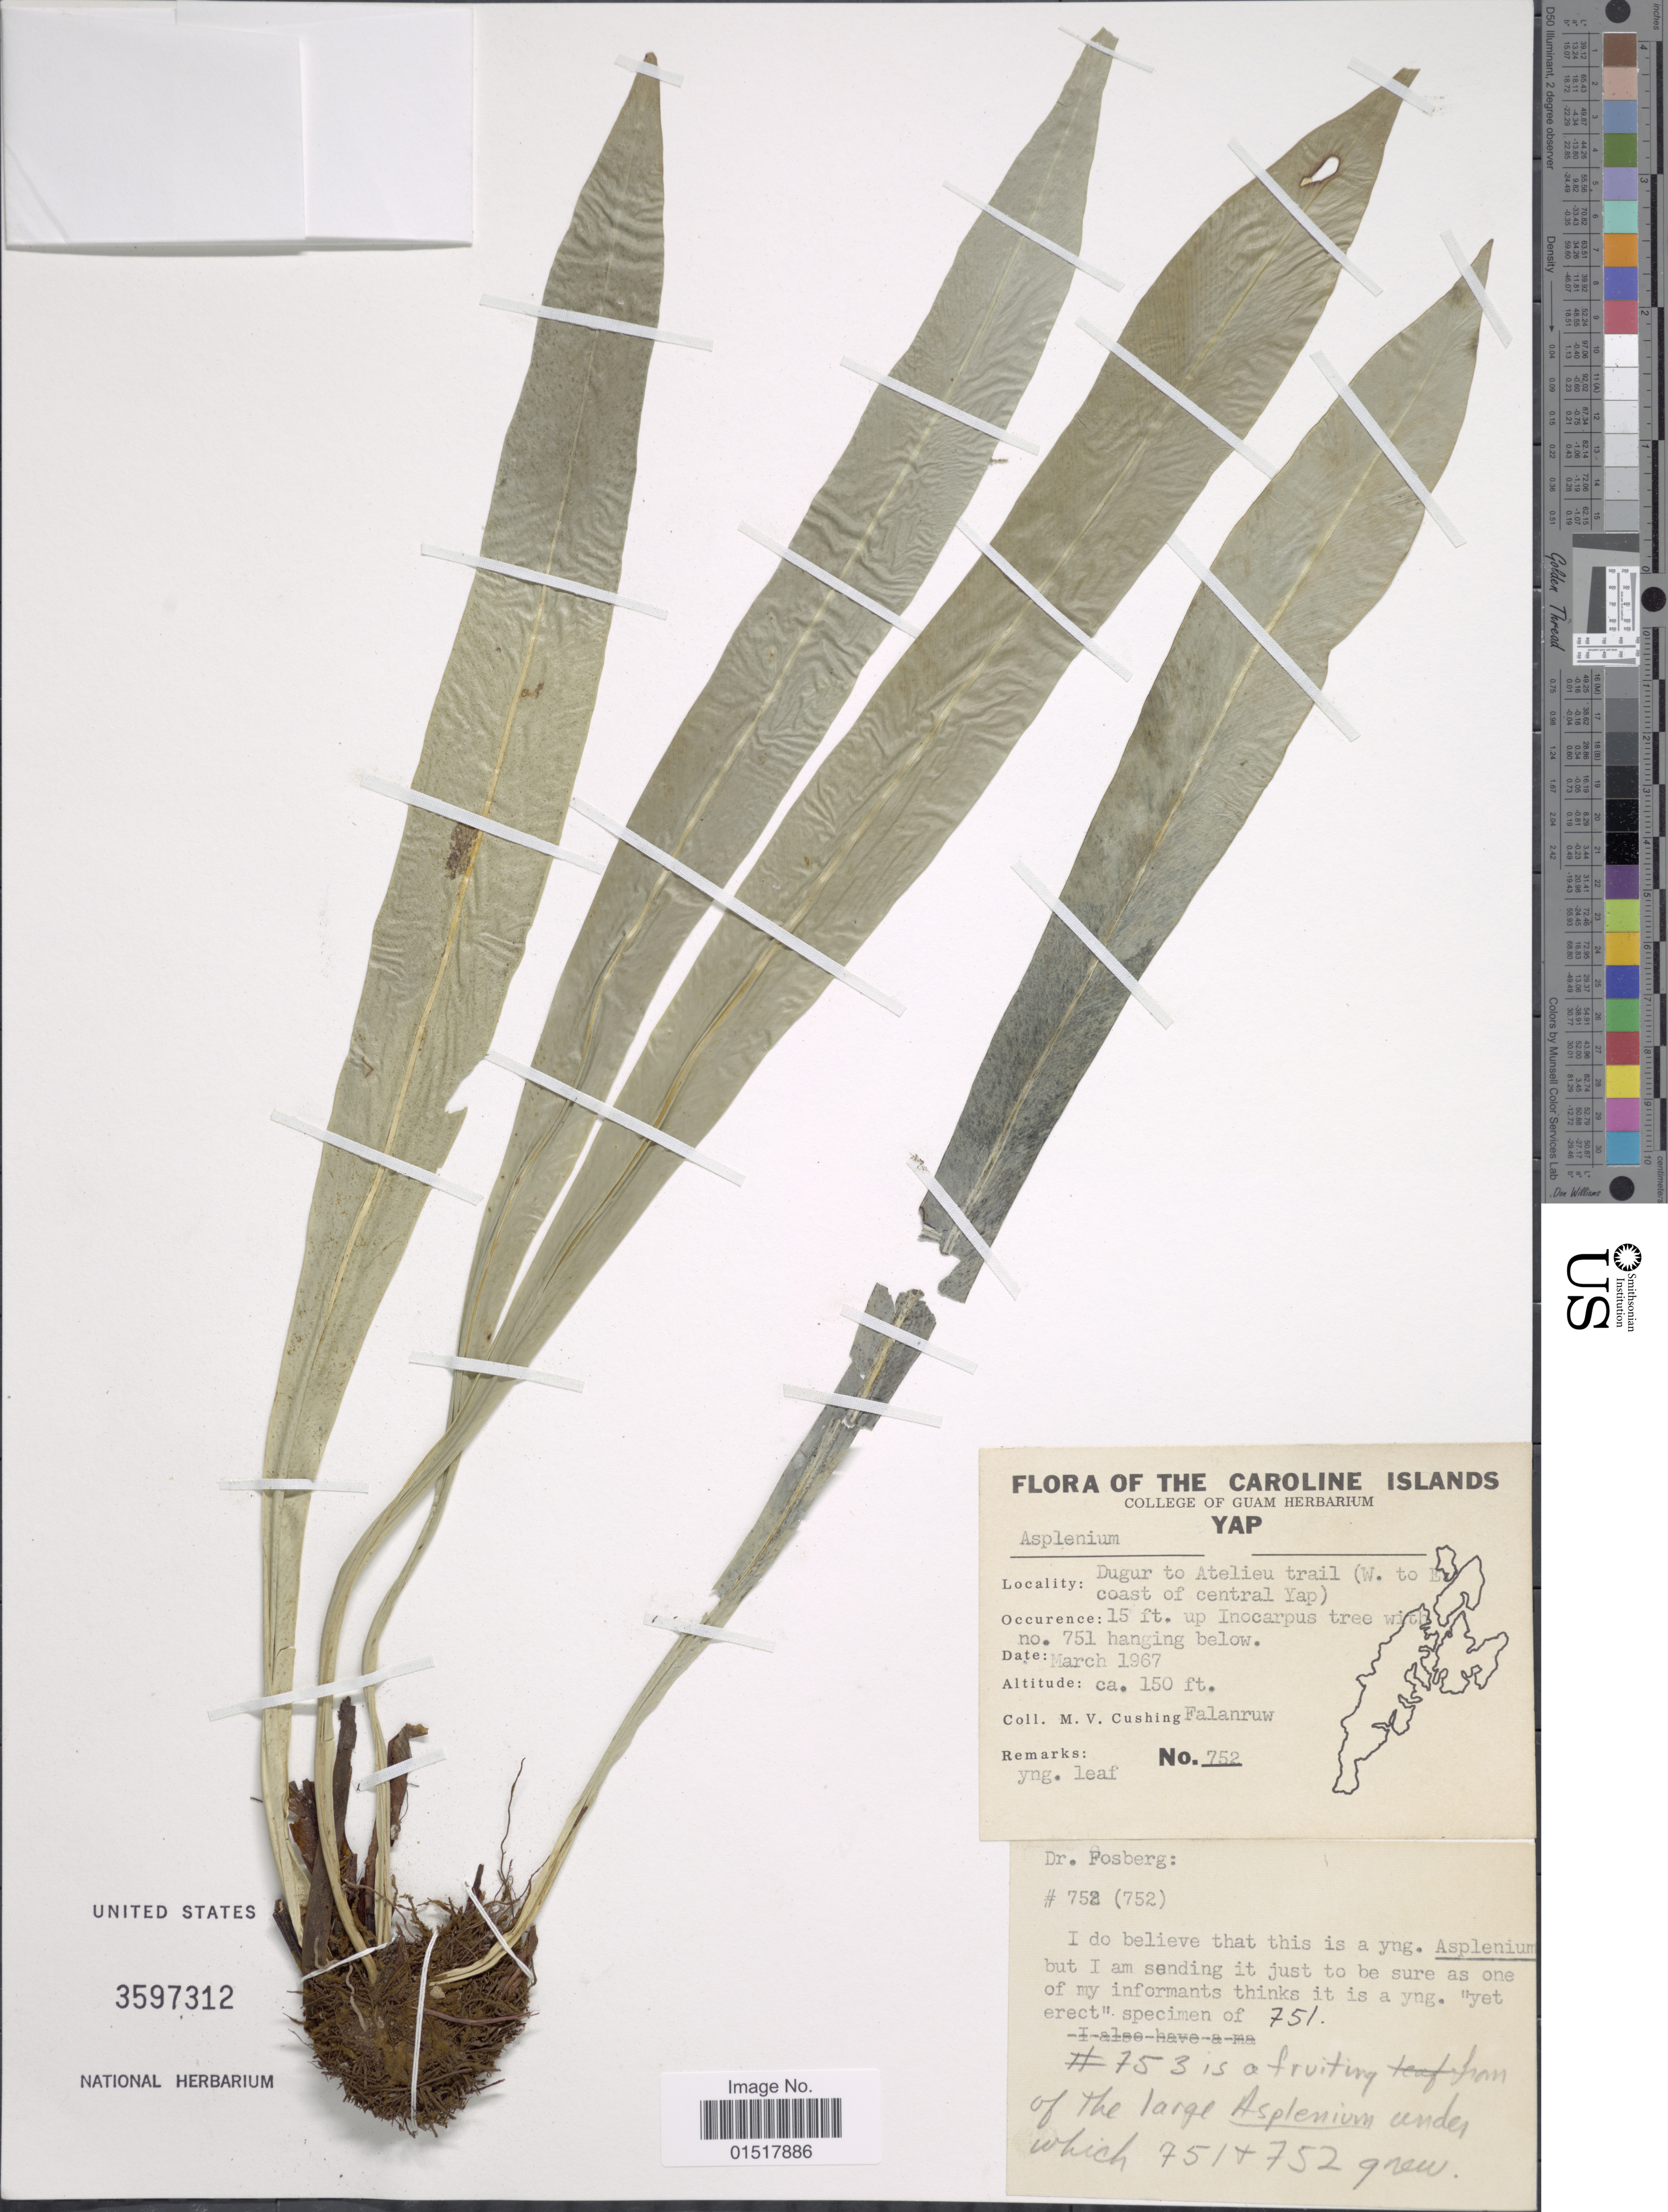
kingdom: Plantae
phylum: Tracheophyta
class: Polypodiopsida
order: Polypodiales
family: Aspleniaceae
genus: Asplenium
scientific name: Asplenium nidus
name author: L.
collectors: M. V. Falanruw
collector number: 752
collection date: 1967-03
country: Micronesia, Federated States of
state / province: Yap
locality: Caroline Islands. Dugur to Atelieu trail (W. of E coast to central Yap).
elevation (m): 46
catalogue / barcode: US 3597312